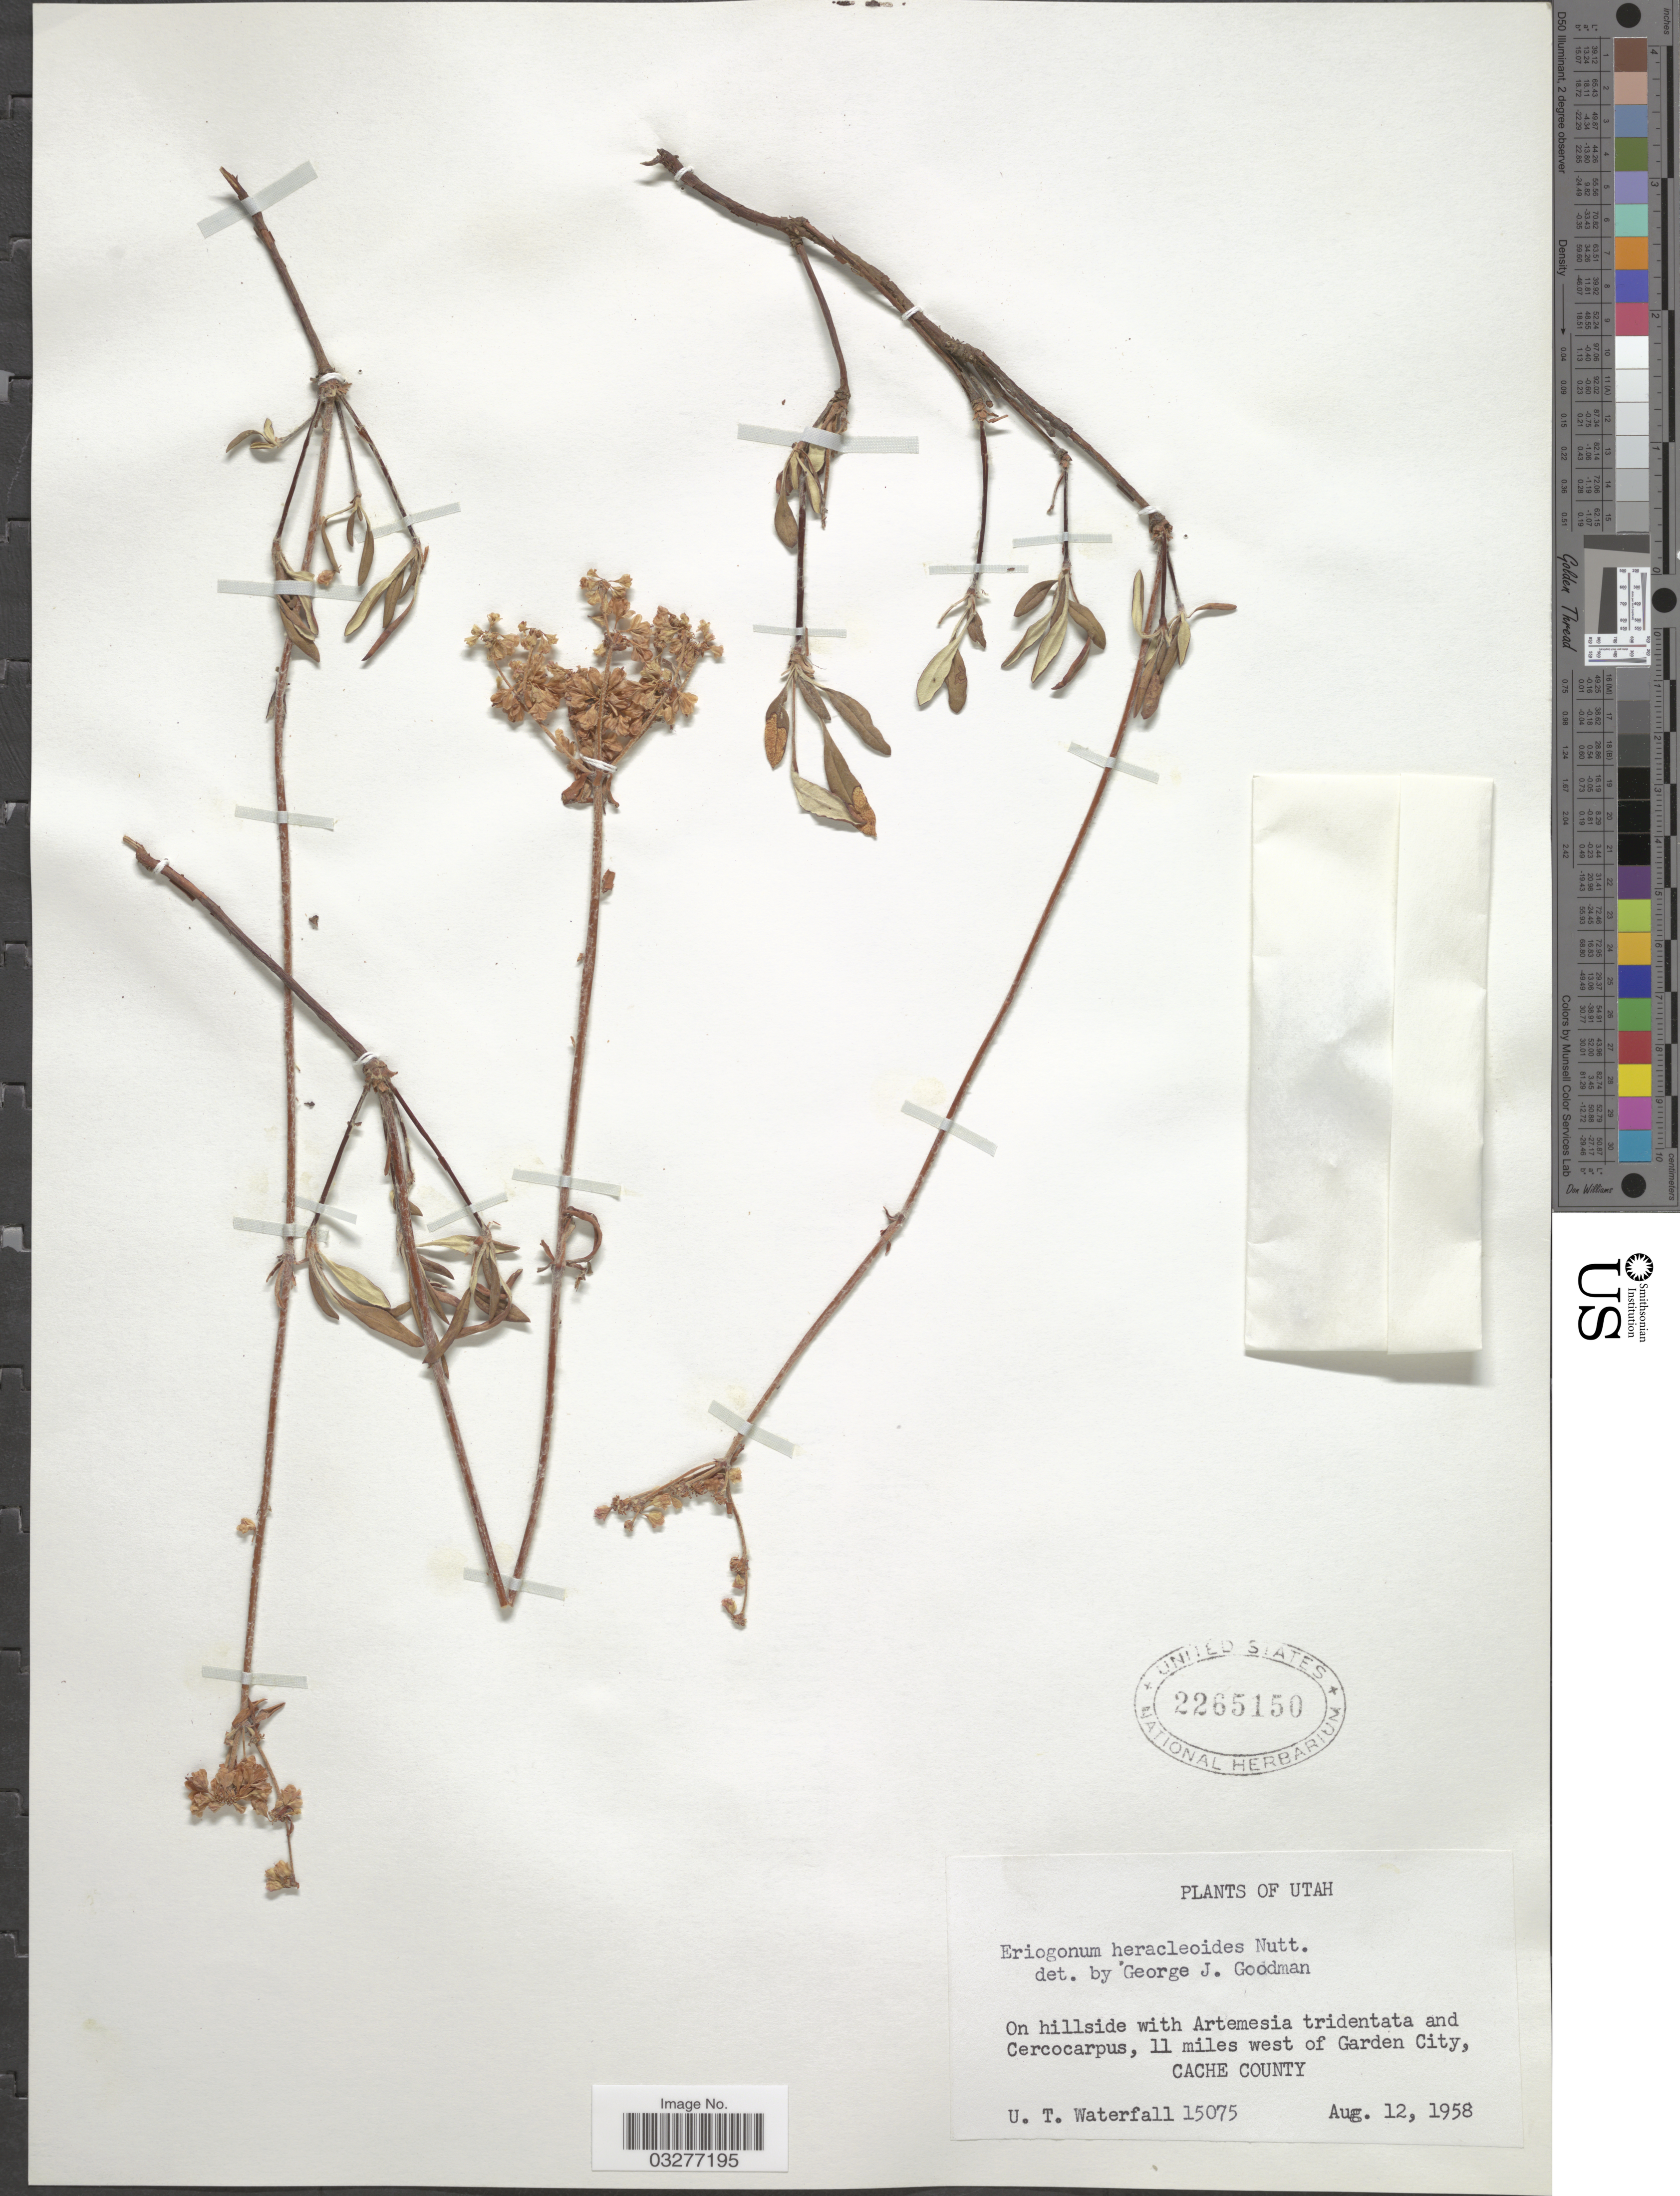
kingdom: Plantae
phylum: Tracheophyta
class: Magnoliopsida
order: Caryophyllales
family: Polygonaceae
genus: Eriogonum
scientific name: Eriogonum heracleoides var. heracleoides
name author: Nutt.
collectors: U. T. Waterfall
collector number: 15075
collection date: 1958-08-12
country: United States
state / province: Utah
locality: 11 miles west of Garden City, Cache County.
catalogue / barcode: US 2265150